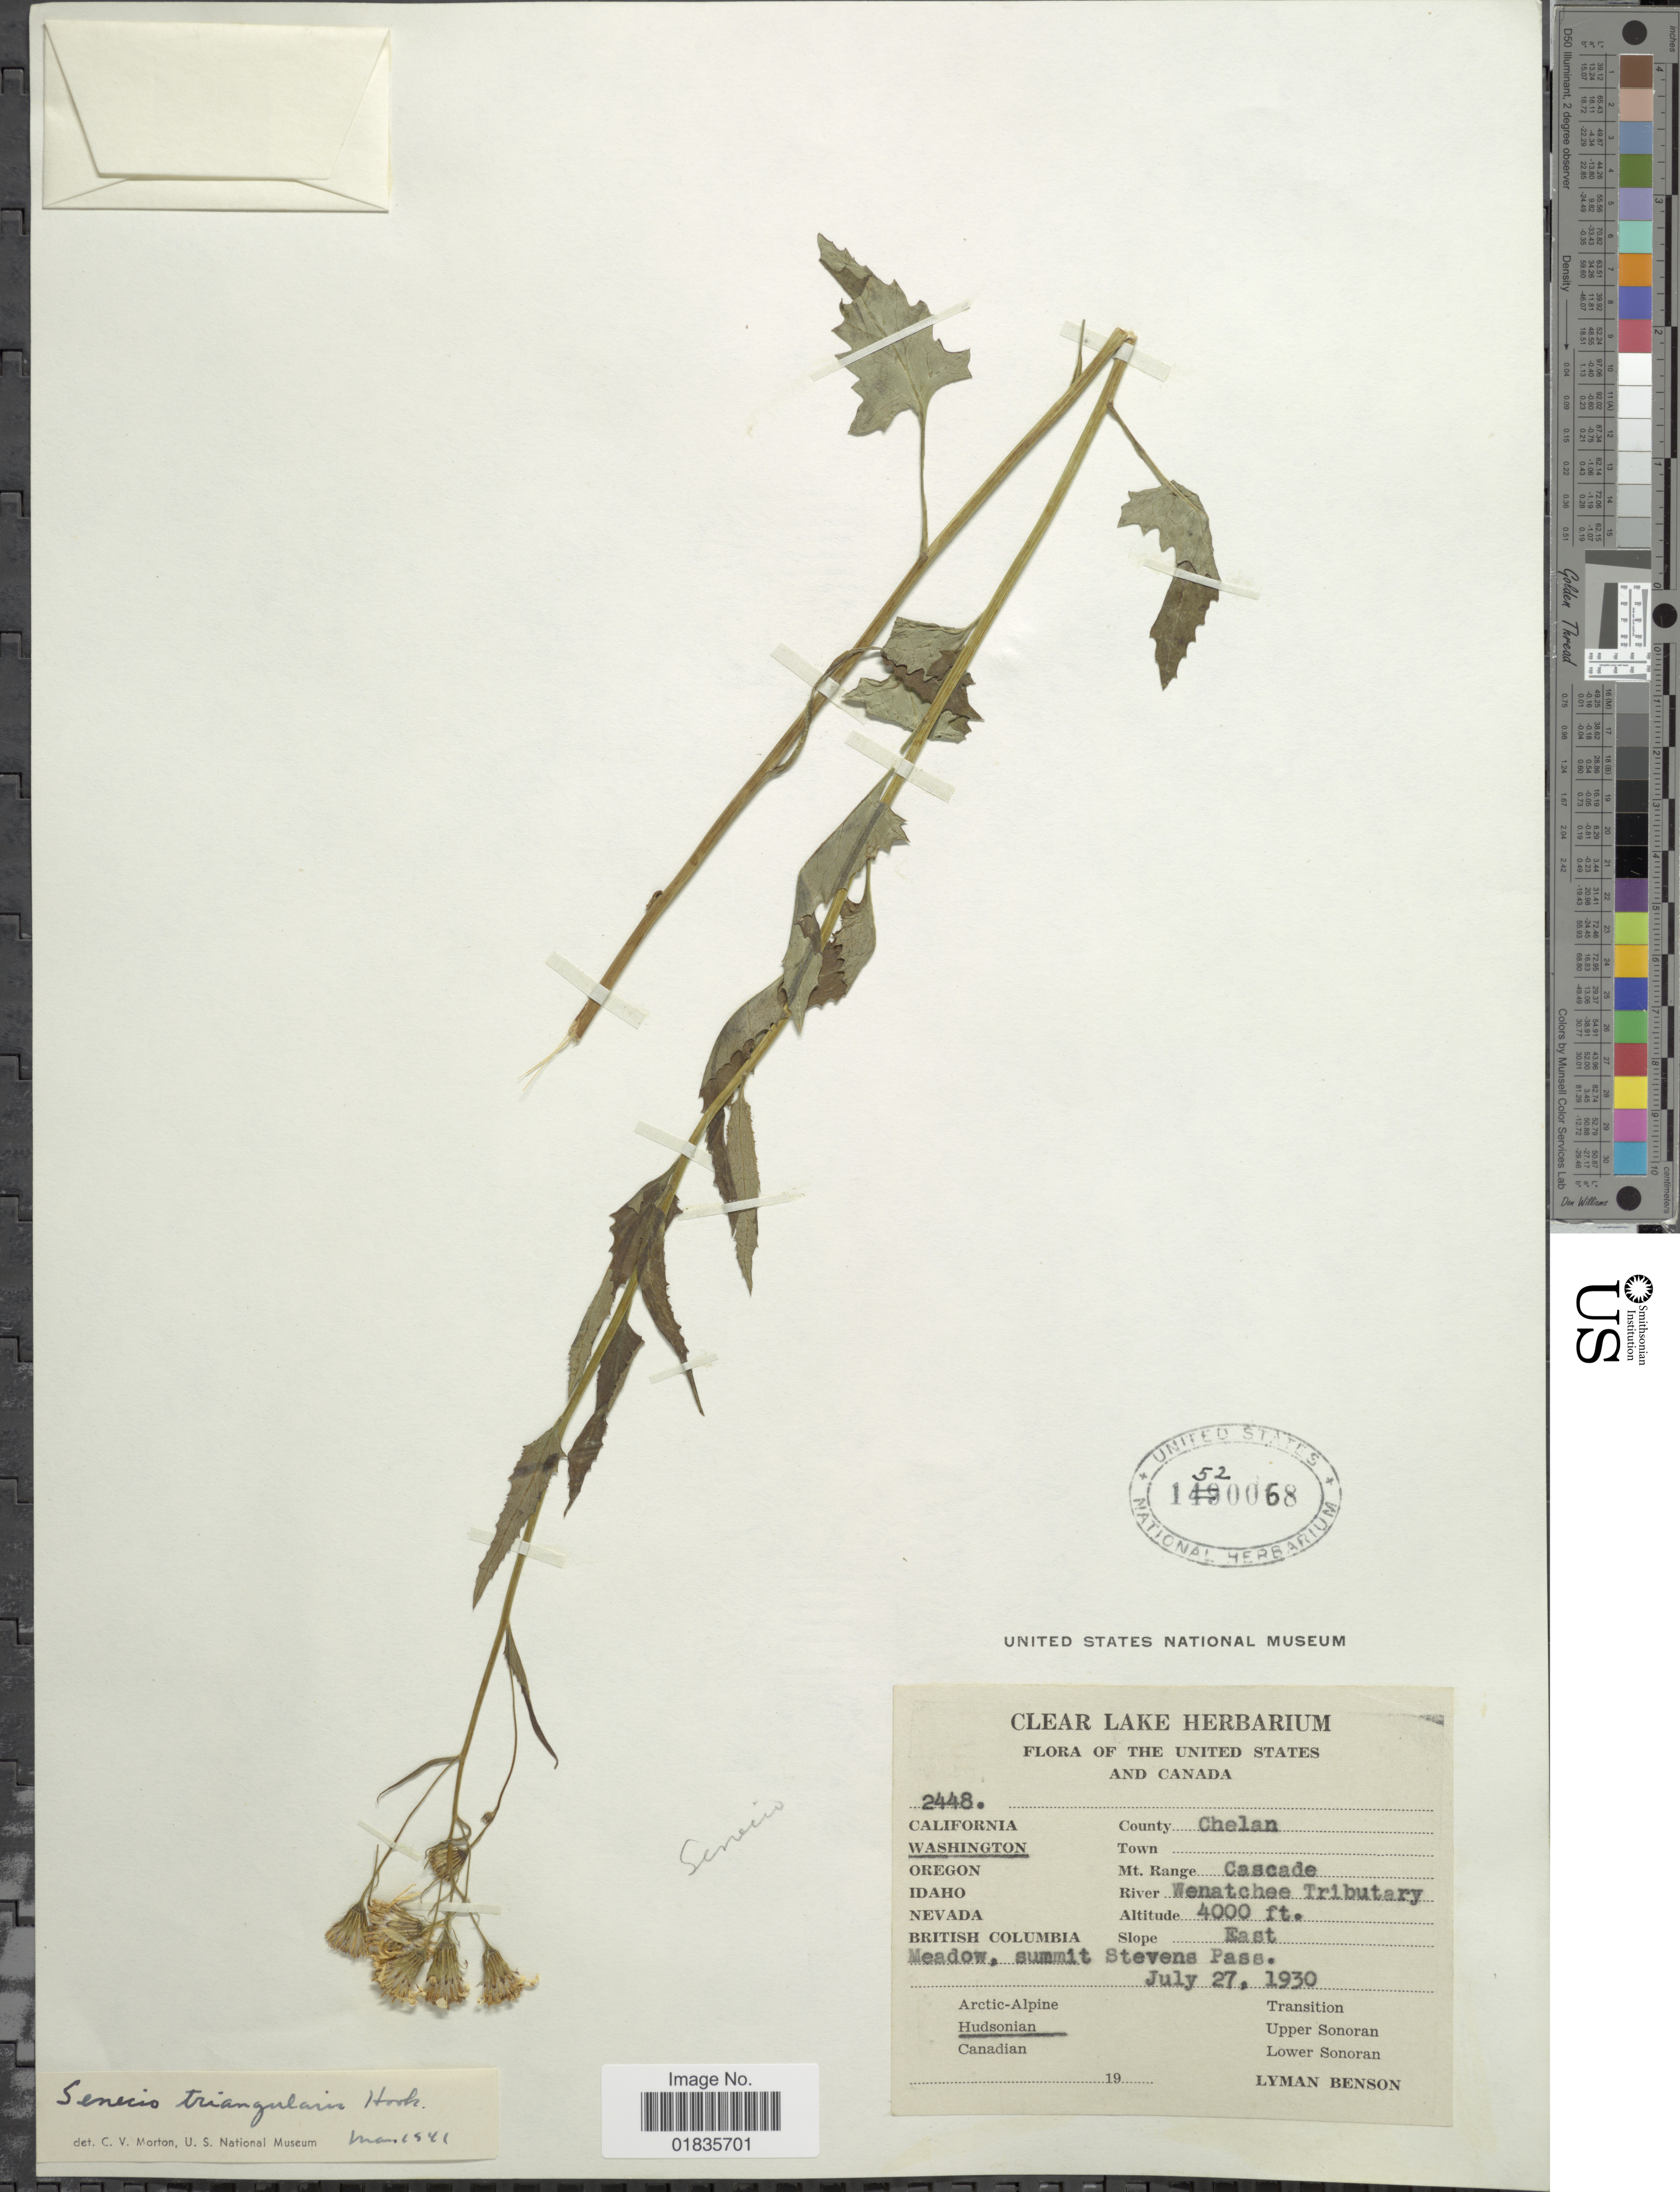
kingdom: Plantae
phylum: Tracheophyta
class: Magnoliopsida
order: Asterales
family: Asteraceae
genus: Senecio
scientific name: Senecio tricephalus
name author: Klatt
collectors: L. D. Benson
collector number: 2448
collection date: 1930-07-27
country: United States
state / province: Washington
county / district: Chelan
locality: County Chelan, Mt. Range Cascade, River Wenatchee Tributary, Meadow, summit Stevens Pass.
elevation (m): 1219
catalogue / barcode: US 1520068